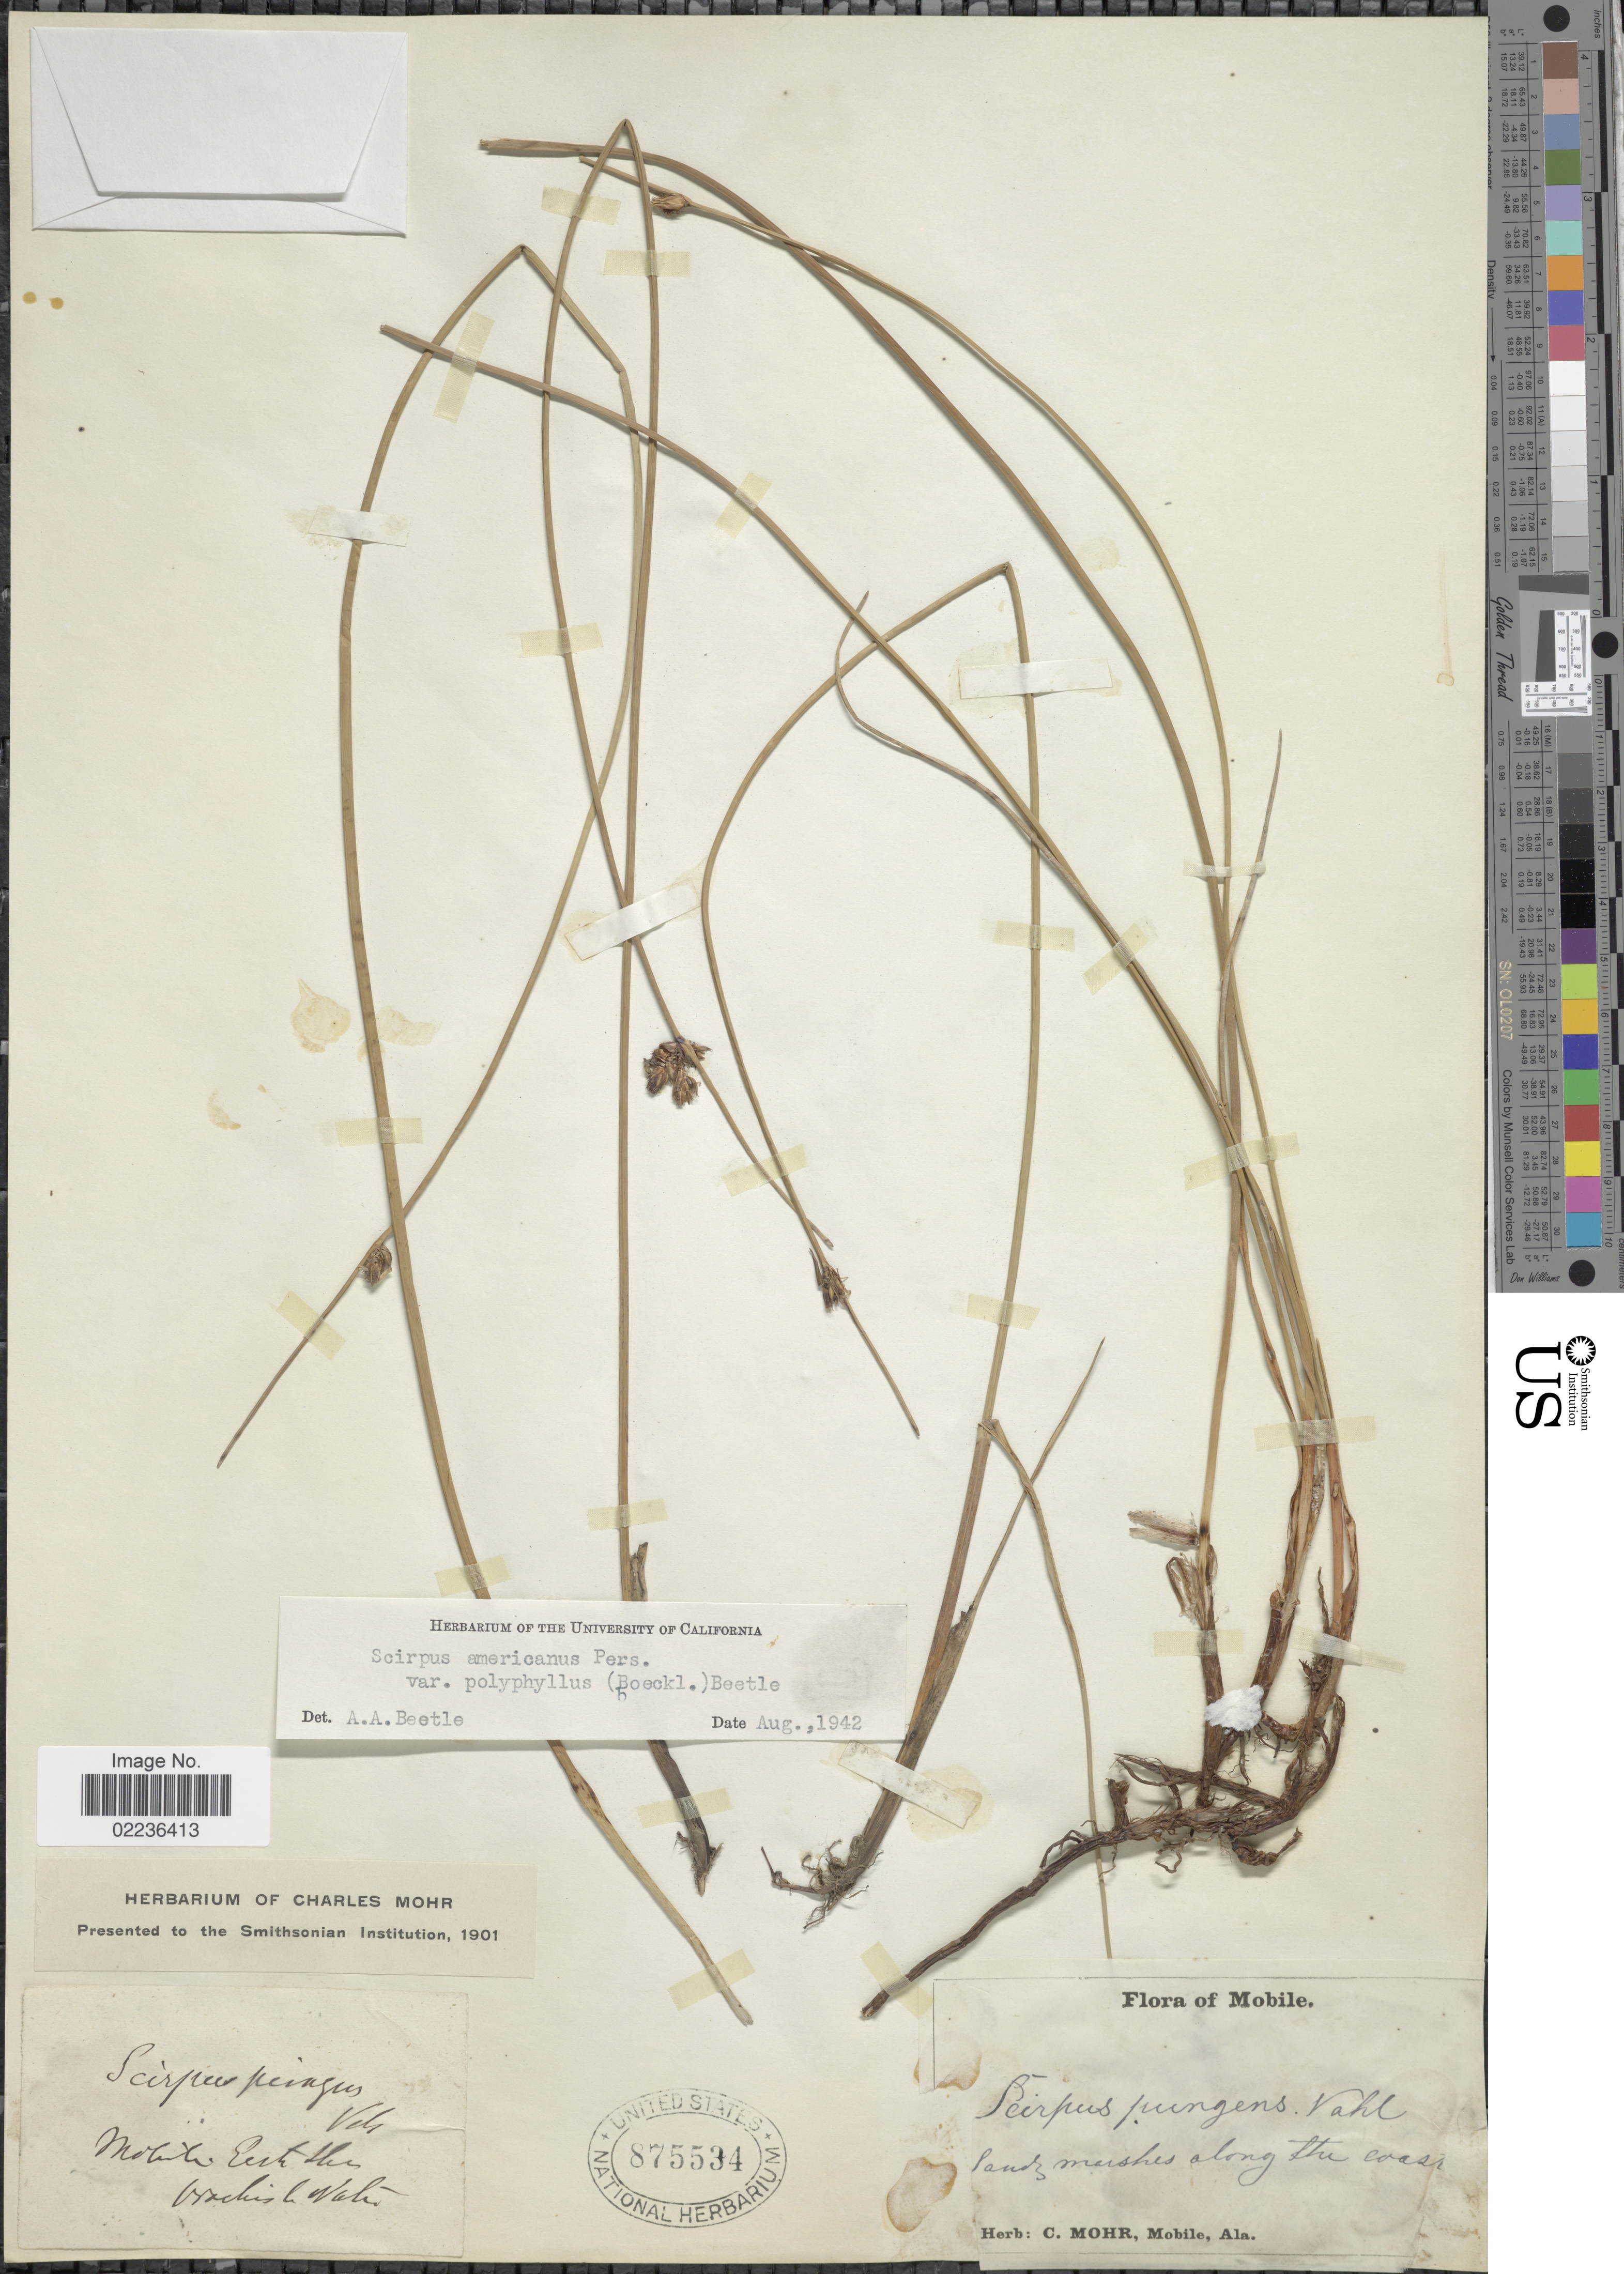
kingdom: Plantae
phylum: Tracheophyta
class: Liliopsida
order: Poales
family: Cyperaceae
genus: Schoenoplectus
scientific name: Schoenoplectus pungens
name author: (Vahl) Palla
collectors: C. T. Mohr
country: United States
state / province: Alabama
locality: Mobile, sandy marshes along the coast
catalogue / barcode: US 875534